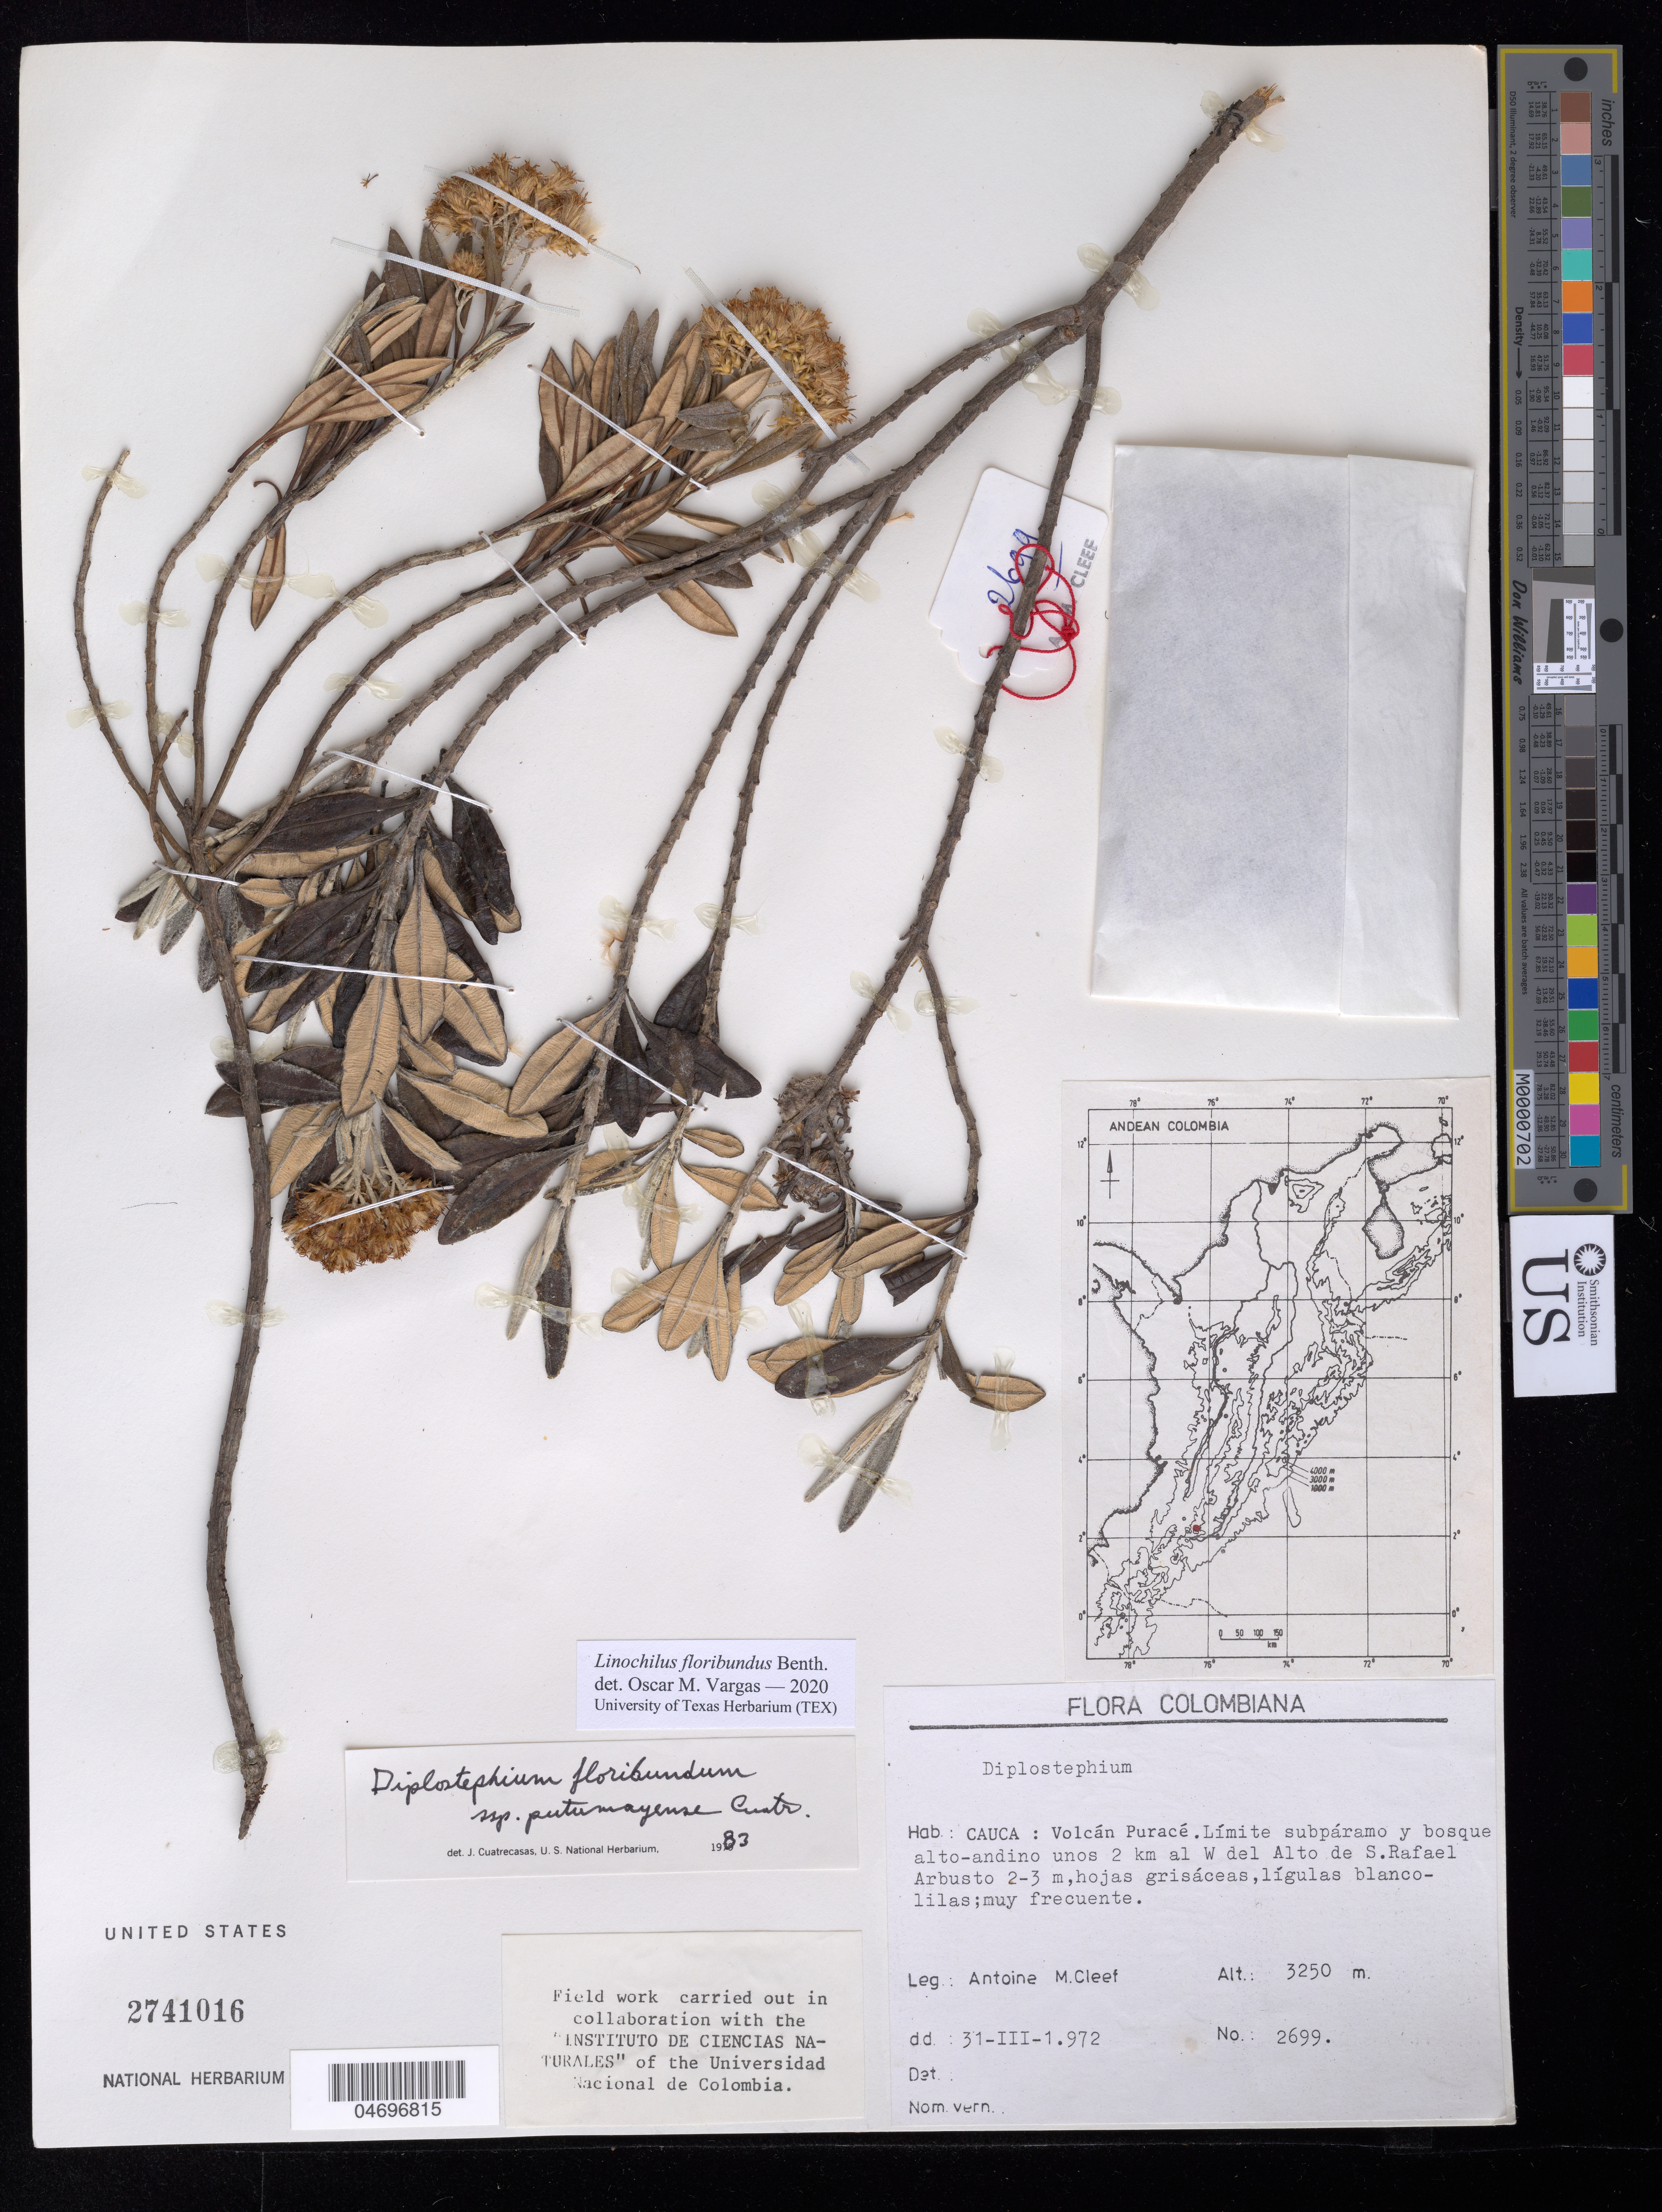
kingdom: Plantae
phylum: Tracheophyta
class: Magnoliopsida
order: Asterales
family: Asteraceae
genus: Linochilus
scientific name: Linochilus floribundus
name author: Benth.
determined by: Vargas, Oscar M.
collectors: A. M. Cleef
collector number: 2699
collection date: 1972-03-31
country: Colombia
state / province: Cauca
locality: Volcan Purace. Unos 2 km a W de Alto de S. Rafael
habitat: Limite subparamo y bosque alto-andino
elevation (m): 3250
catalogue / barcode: US 2741016